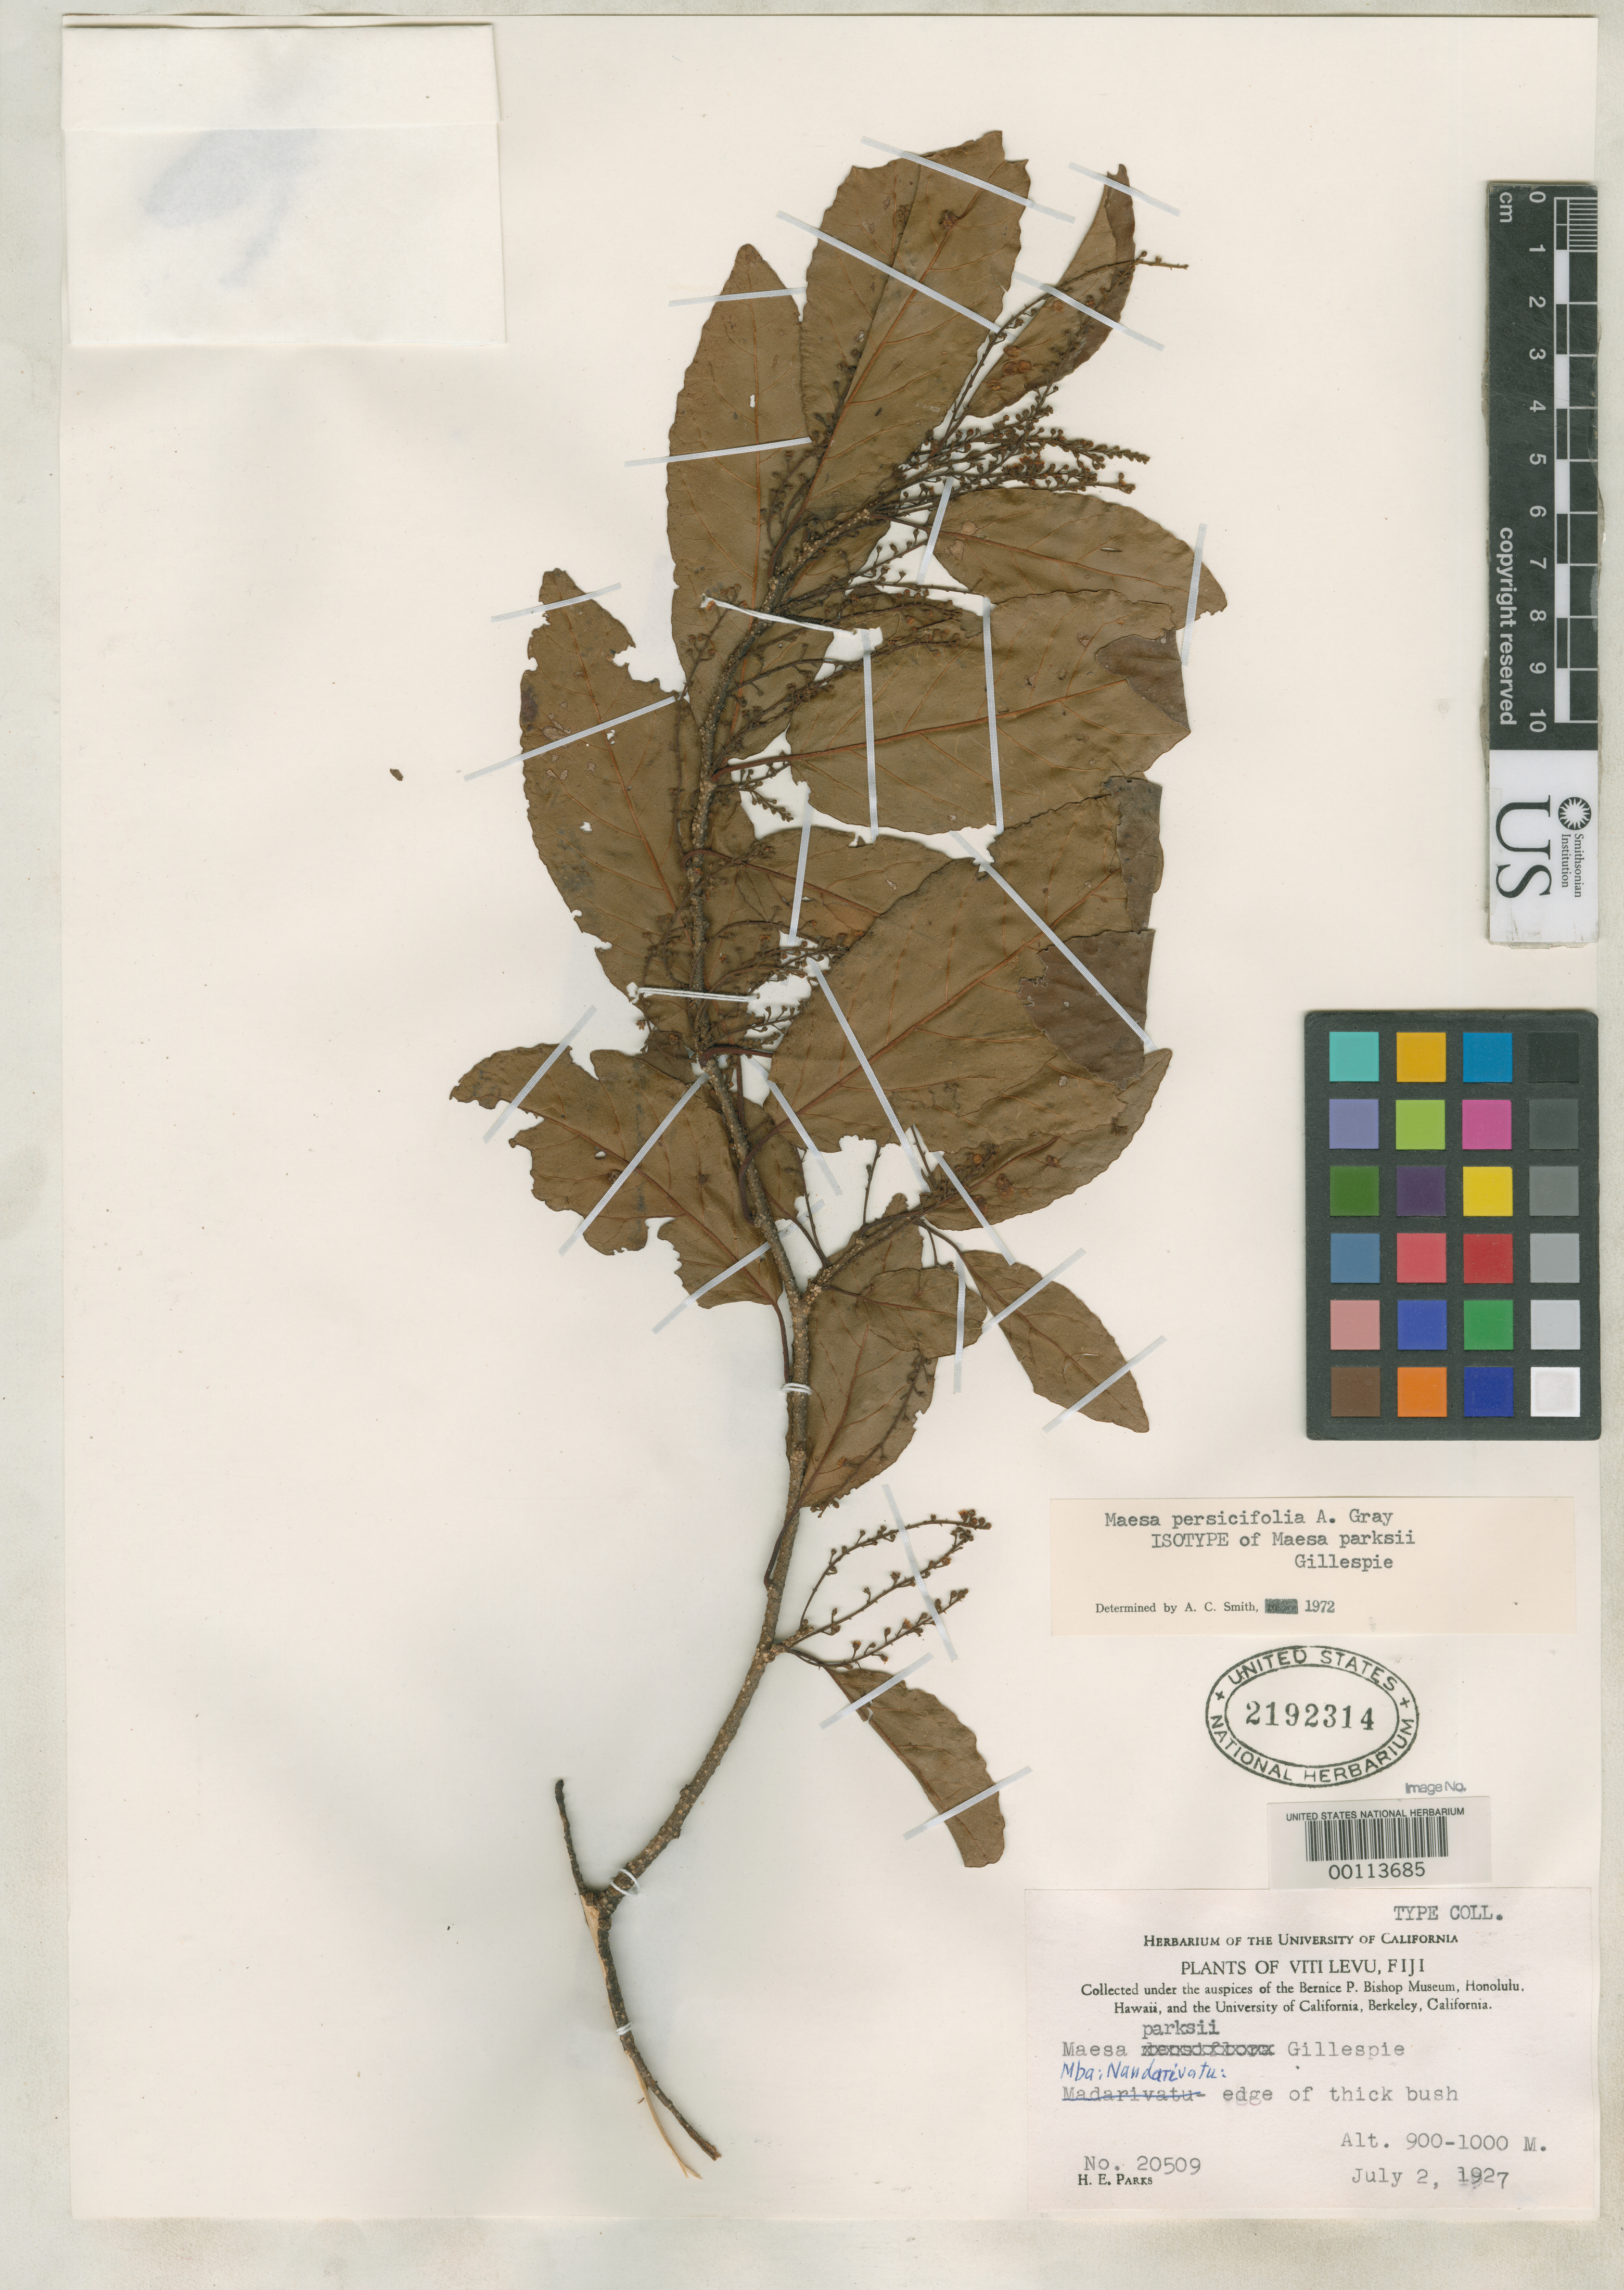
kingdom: Plantae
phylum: Tracheophyta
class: Magnoliopsida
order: Ericales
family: Primulaceae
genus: Maesa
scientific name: Maesa parksii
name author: Gillespie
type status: Isotype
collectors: H. E. Parks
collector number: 20509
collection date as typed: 02 Jul 1927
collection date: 1927-07-02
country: Fiji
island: Viti Levu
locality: Mba, Nandarivatu. [Viti Levu Group]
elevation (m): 900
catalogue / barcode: US 2192314